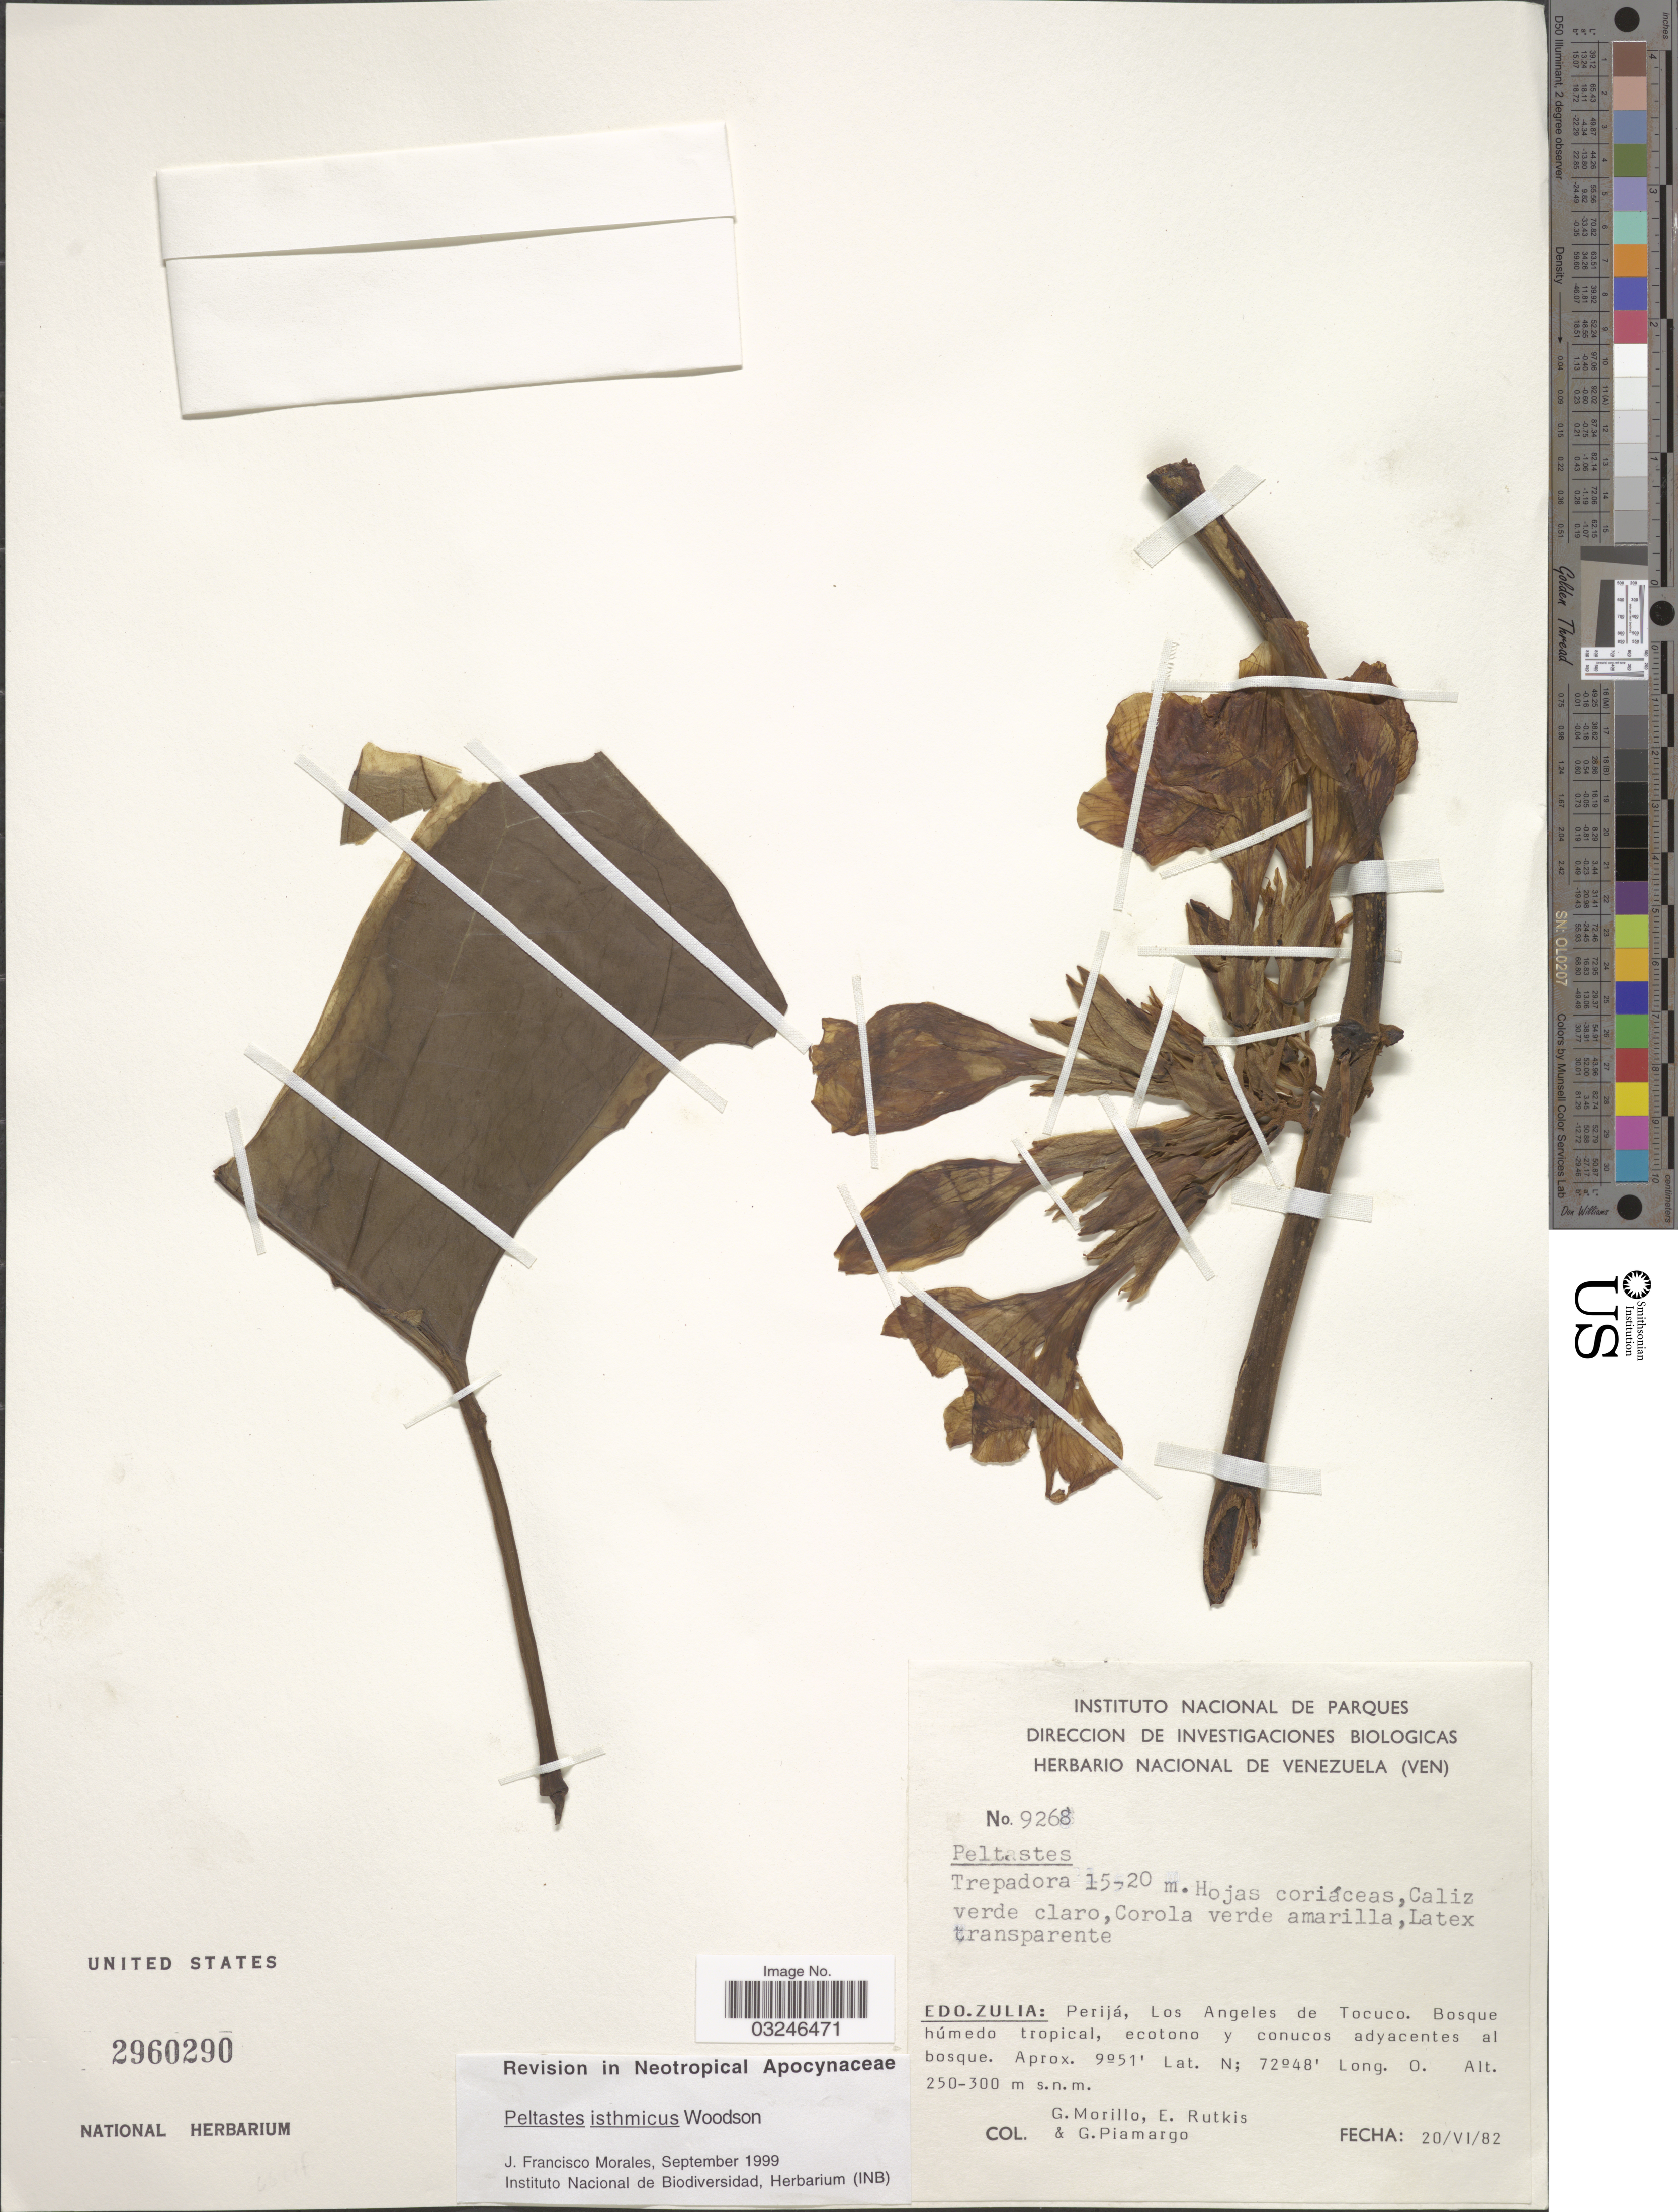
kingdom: Plantae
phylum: Tracheophyta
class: Magnoliopsida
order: Gentianales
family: Apocynaceae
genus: Peltastes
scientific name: Peltastes isthmicus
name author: Woodson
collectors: G. Morillo, E. Rutkis & G. Piamargo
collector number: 9268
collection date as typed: Transcribed d/m/y: 20/6/82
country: Venezuela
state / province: Zulia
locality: Edo. Zulia: Perijá, Los Angeles de Tocuco.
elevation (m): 250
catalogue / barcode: US 2960290